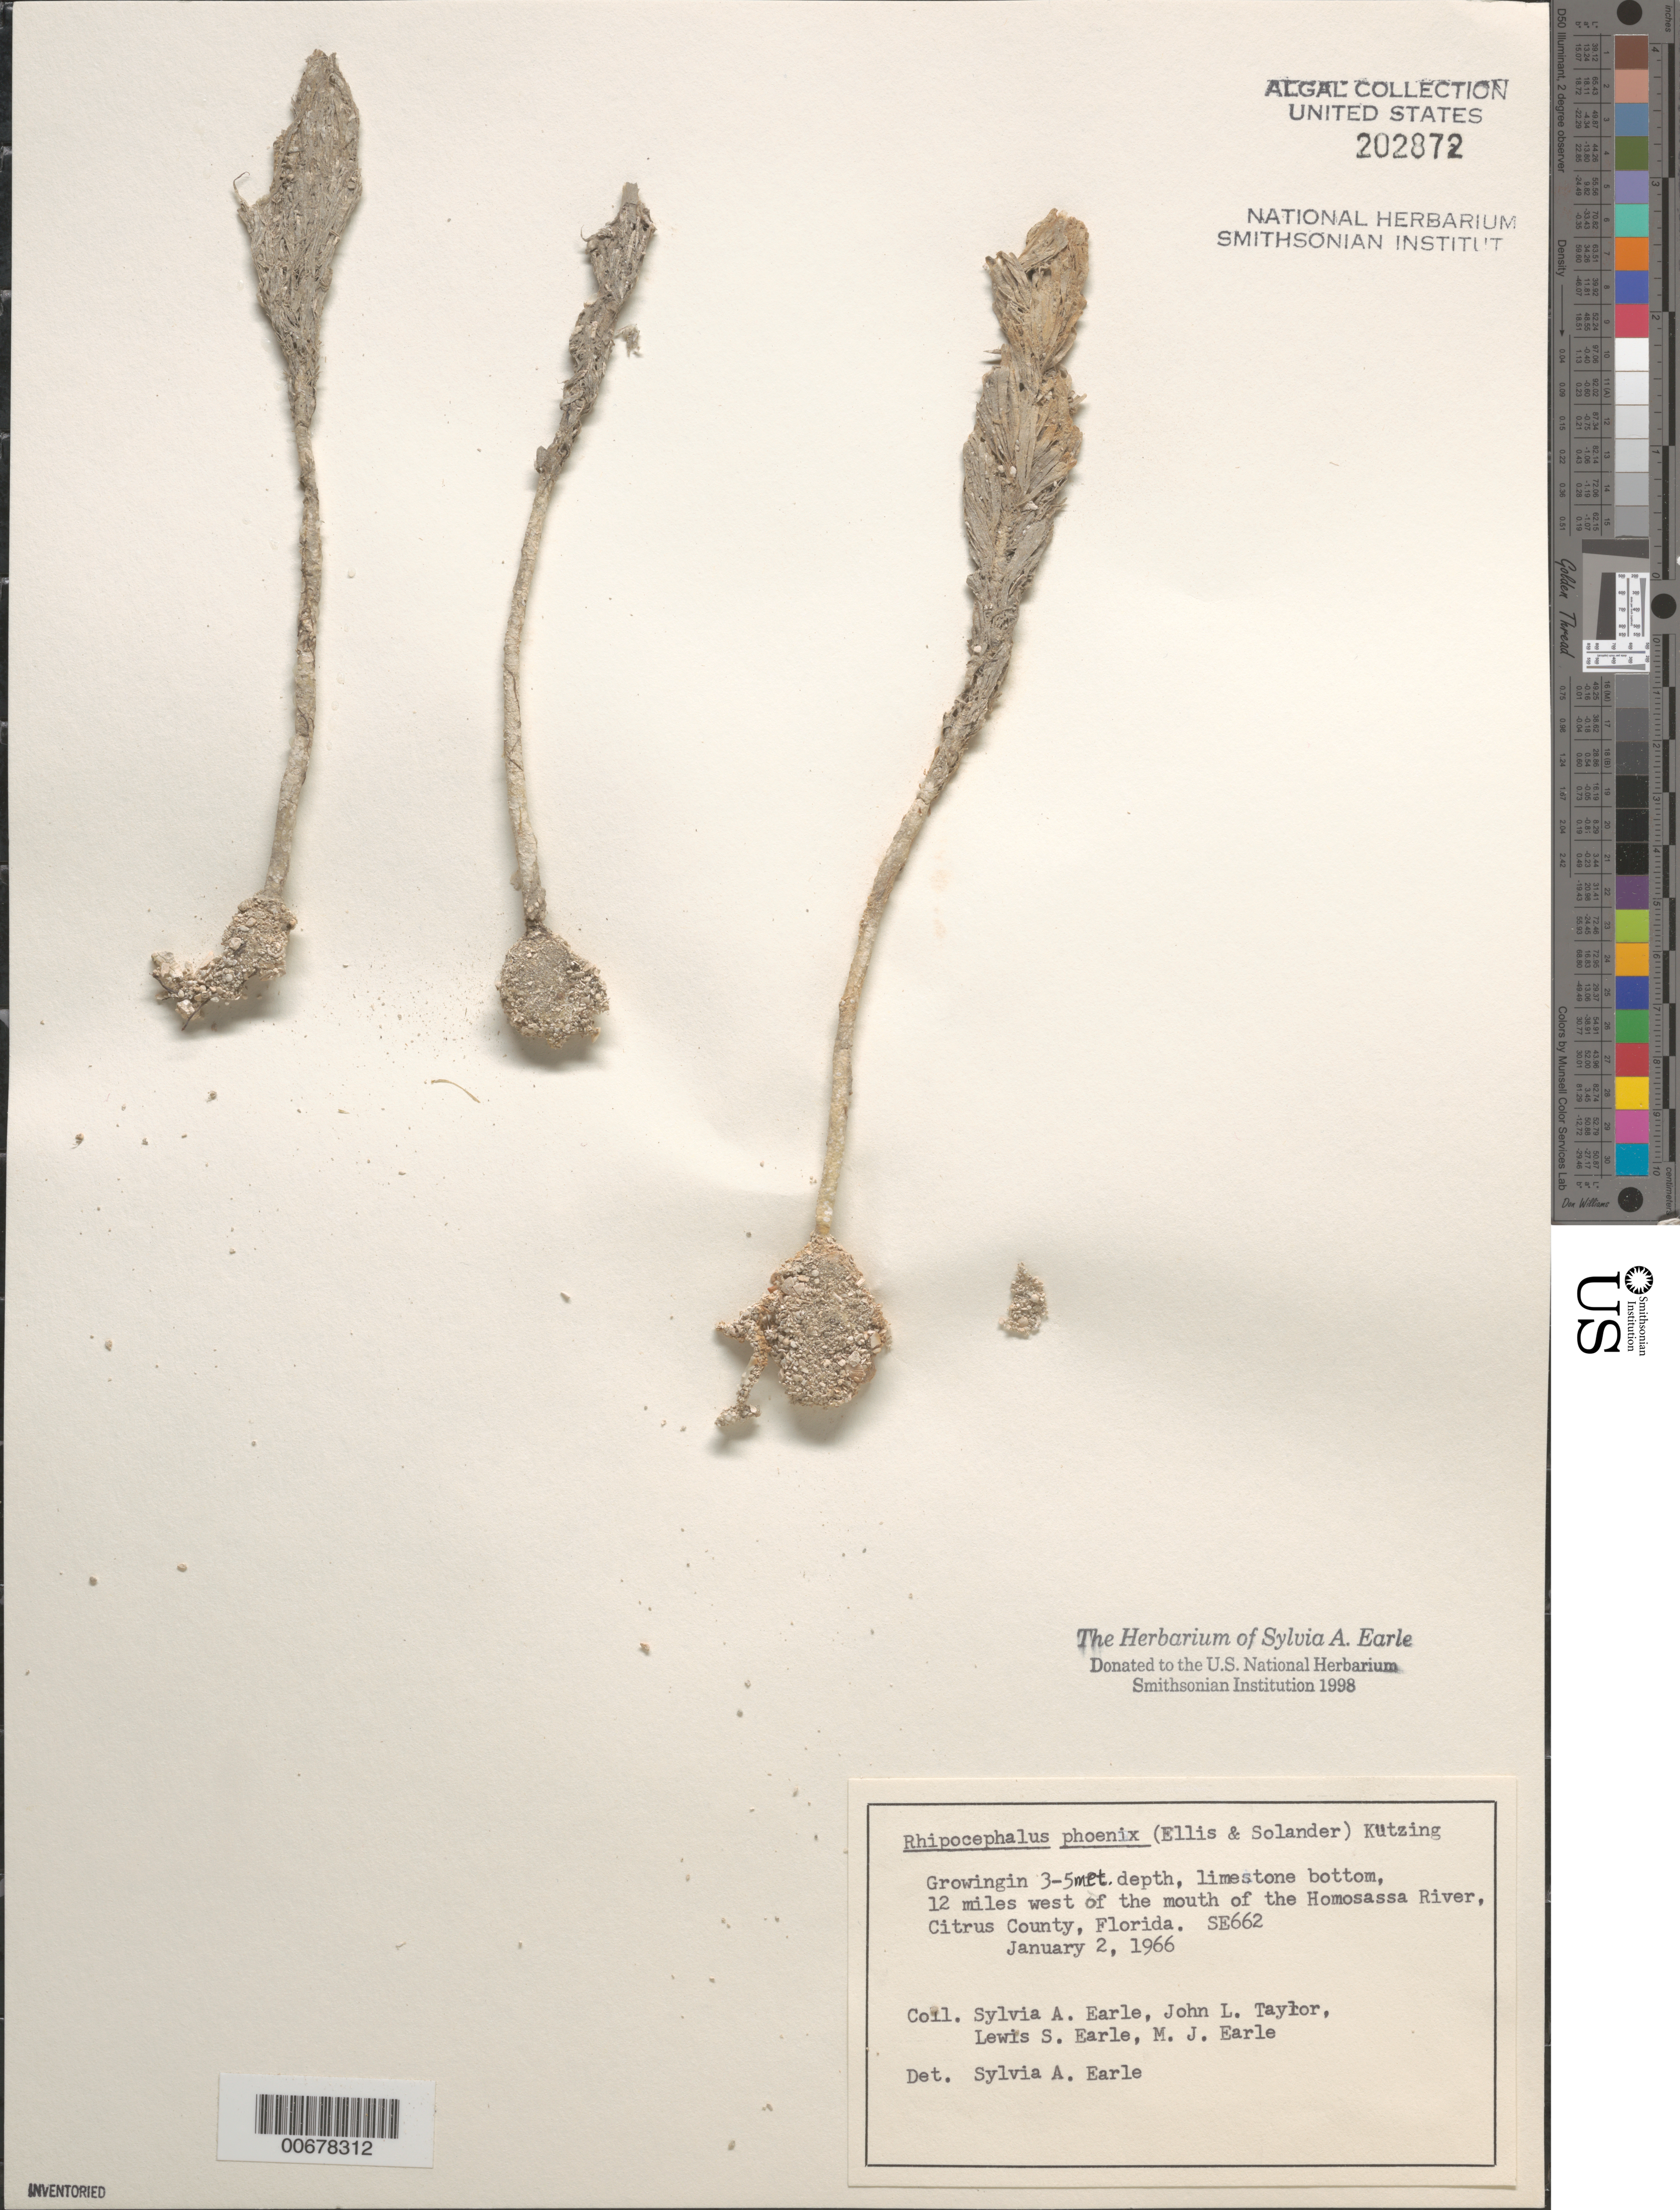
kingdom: Plantae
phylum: Chlorophyta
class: Ulvophyceae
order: Bryopsidales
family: Udoteaceae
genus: Rhipocephalus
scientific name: Rhipocephalus phoenix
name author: (J. Ellis & Sol.) Kütz.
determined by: Earle, S. A.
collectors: S. A. Earle, J. L. Taylor, L. Earle & M. Earle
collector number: SE 662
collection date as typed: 02 Jan 1966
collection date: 1966-01-02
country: United States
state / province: Florida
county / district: Citrus County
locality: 12 miles west of Homosassa River mouth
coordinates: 28 46'N, 82 54'W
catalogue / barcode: US 202872